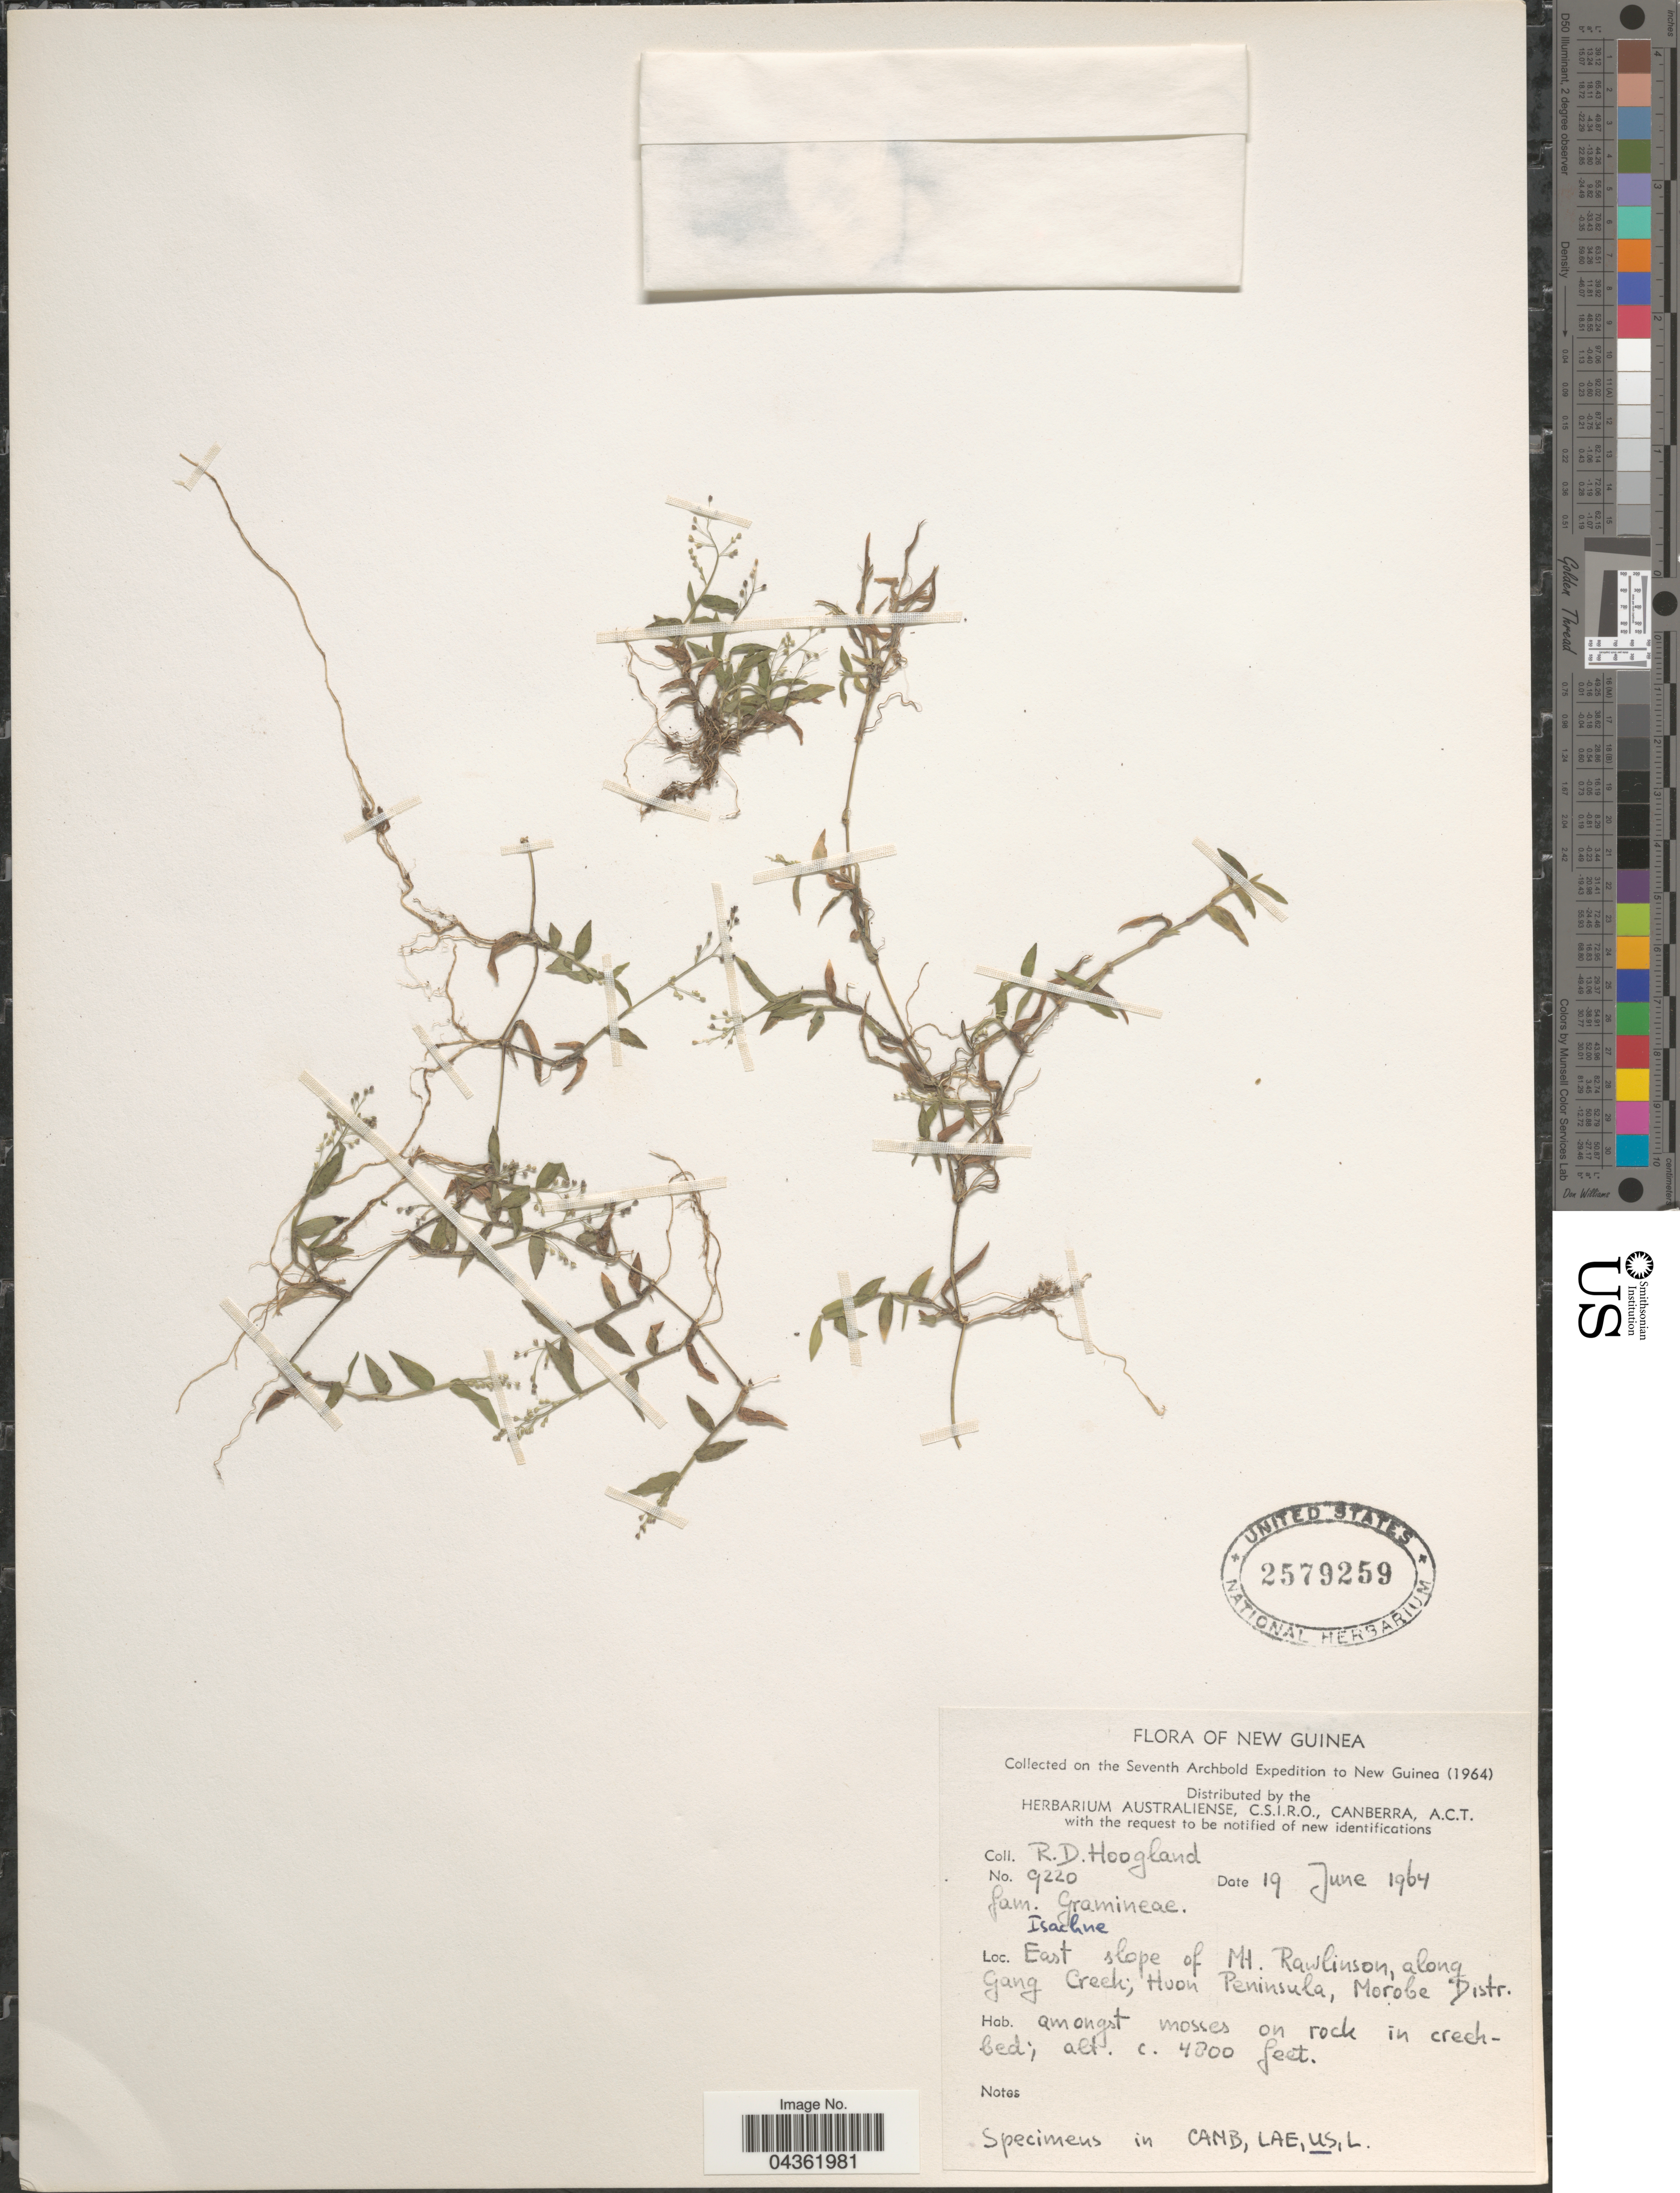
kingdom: Plantae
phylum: Tracheophyta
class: Liliopsida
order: Poales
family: Poaceae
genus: Isachne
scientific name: Isachne sp.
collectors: R. D. Hoogland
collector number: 9220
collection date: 1964-06-19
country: Papua New Guinea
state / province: Morobe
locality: Seventh Archbold Expedition to New Guinea (1964). New Guinea. East slope of Mt. Rawlinson, along Gang Creek; Huon Peninsula, Morobe Distr.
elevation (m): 1463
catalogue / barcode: US 2579259